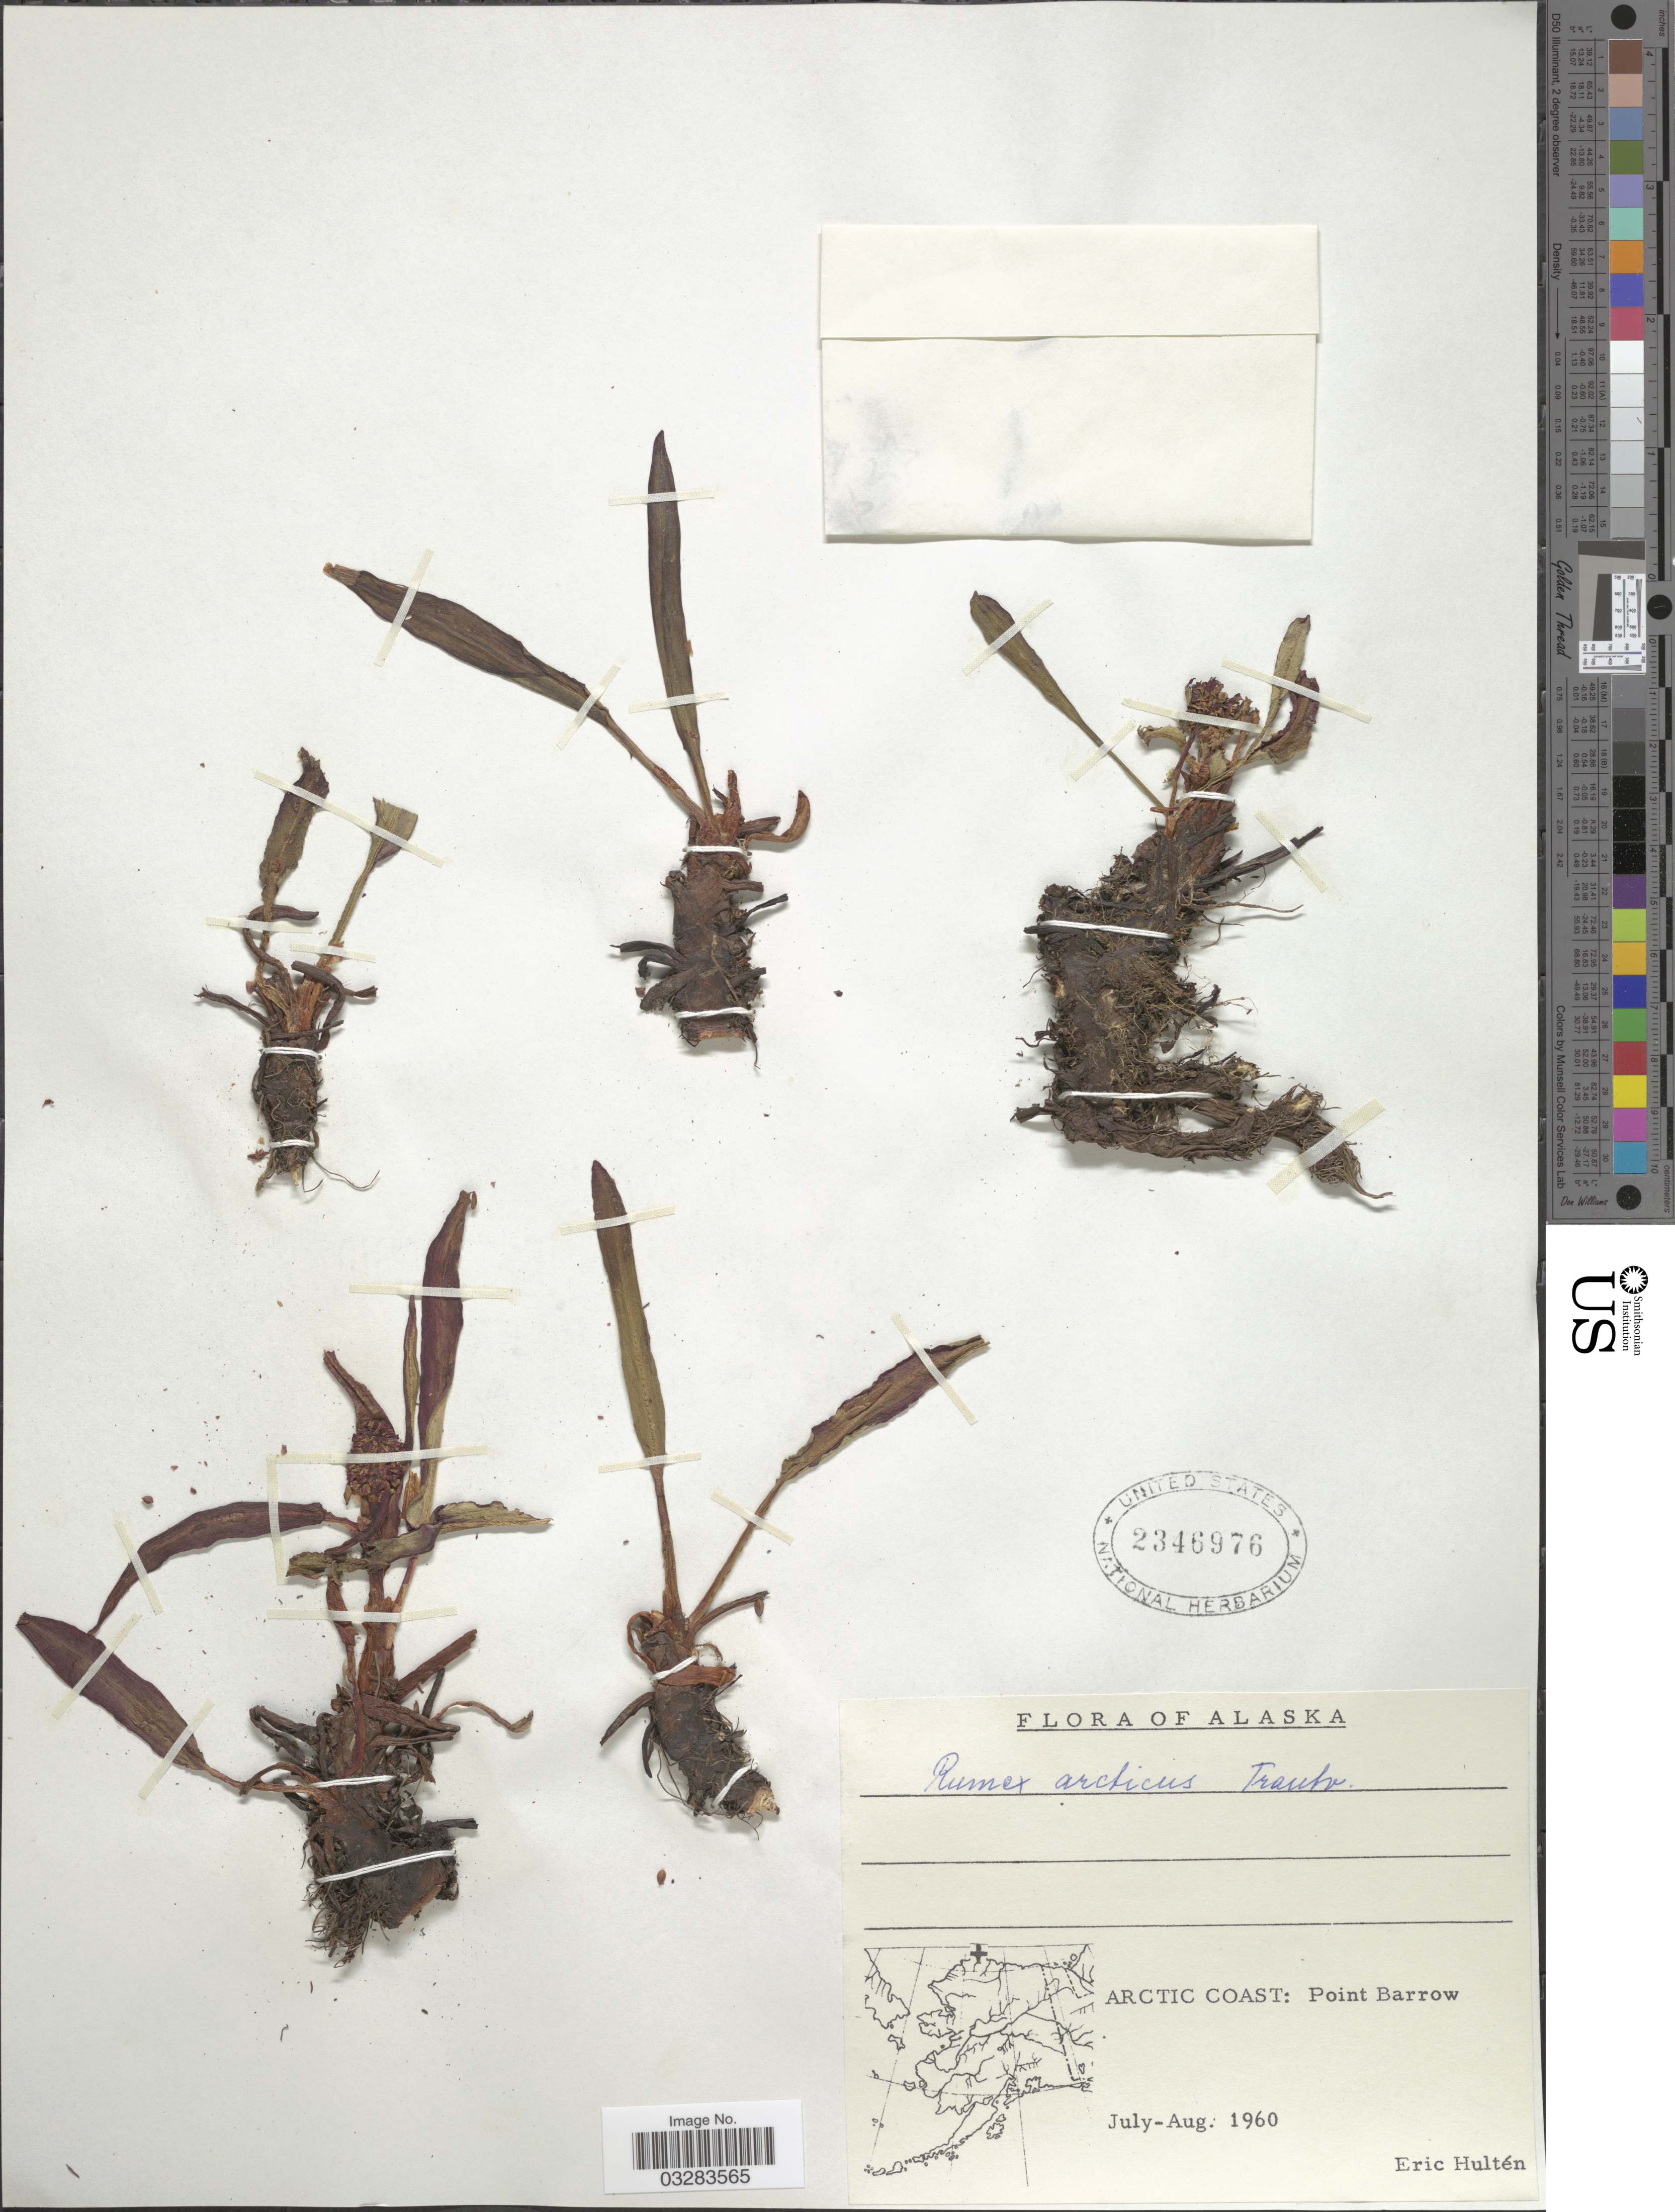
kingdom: Plantae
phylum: Tracheophyta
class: Magnoliopsida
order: Caryophyllales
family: Polygonaceae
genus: Rumex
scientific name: Rumex arcticus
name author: Trautv.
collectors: E. G. Hultén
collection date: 1960-07/1960-08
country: United States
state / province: Alaska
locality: Arctic Coast: Point Barrow.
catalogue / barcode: US 2346976